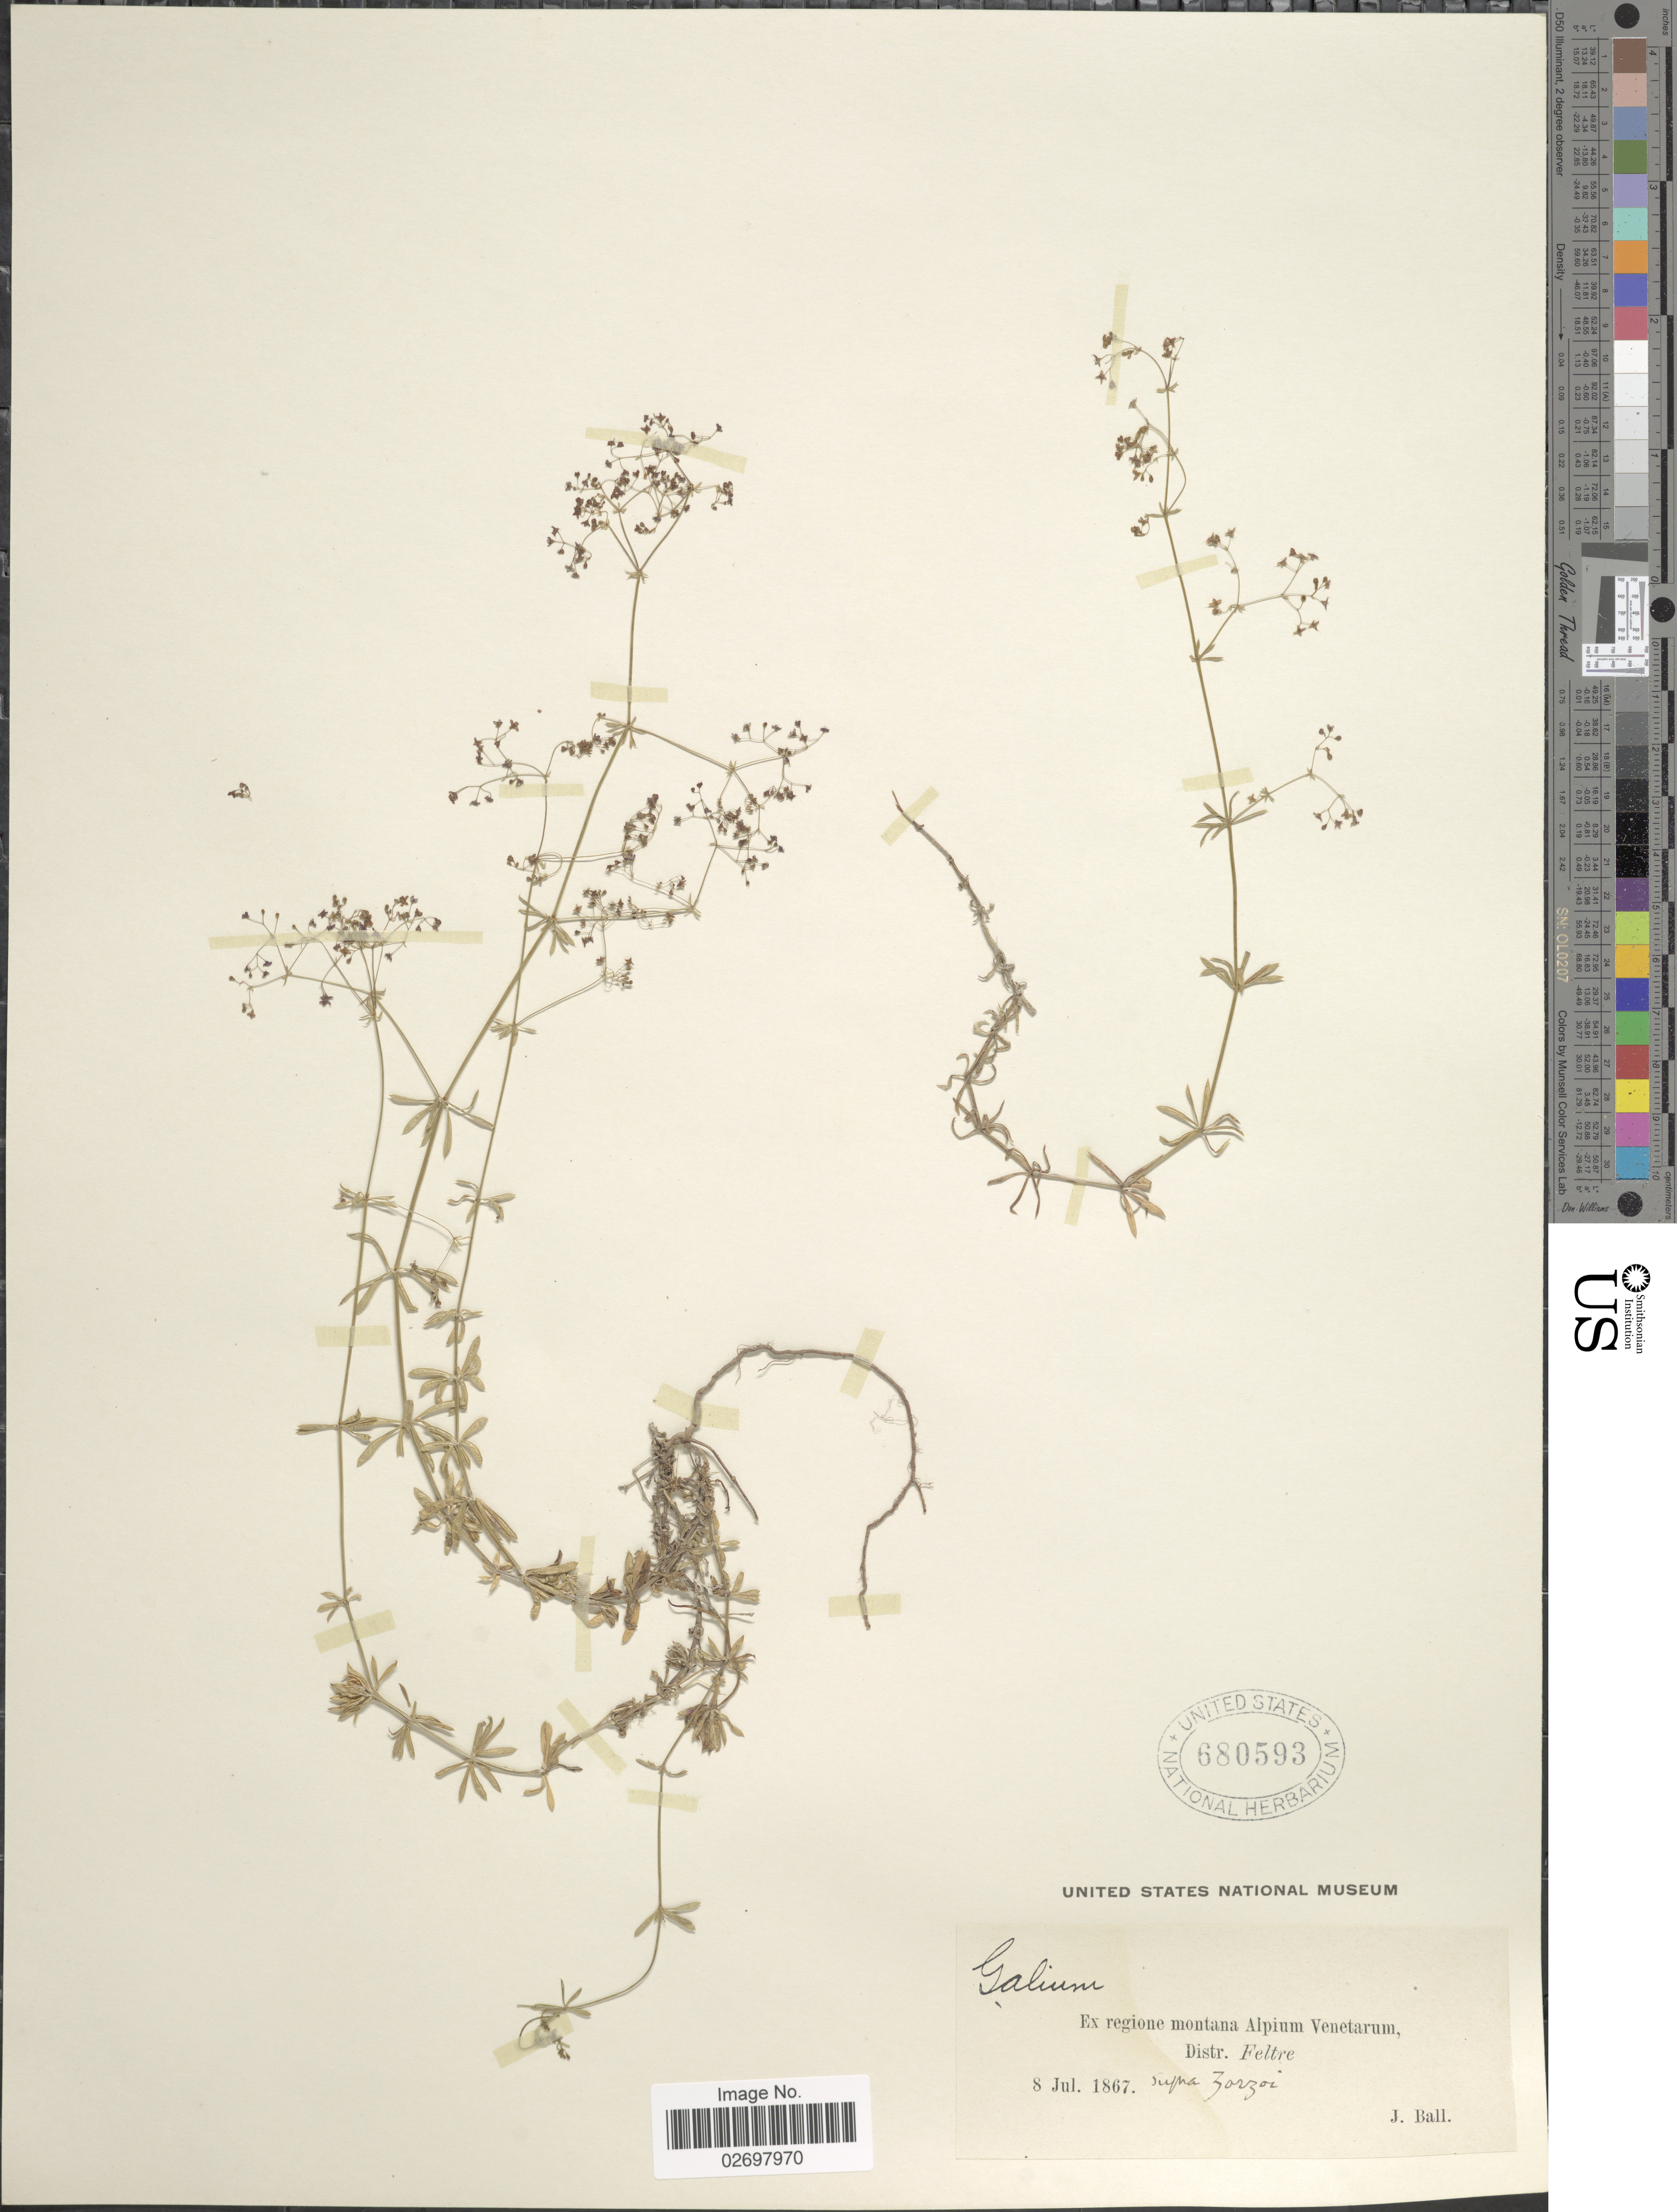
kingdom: Plantae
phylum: Tracheophyta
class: Magnoliopsida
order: Gentianales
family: Rubiaceae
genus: Galium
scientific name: Galium sp.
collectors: J. Ball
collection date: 1867-07-08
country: Italy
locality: Ex regione montana Alpium Venetarum Distr. Feltre, supra Zorzoi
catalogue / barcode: US 680593